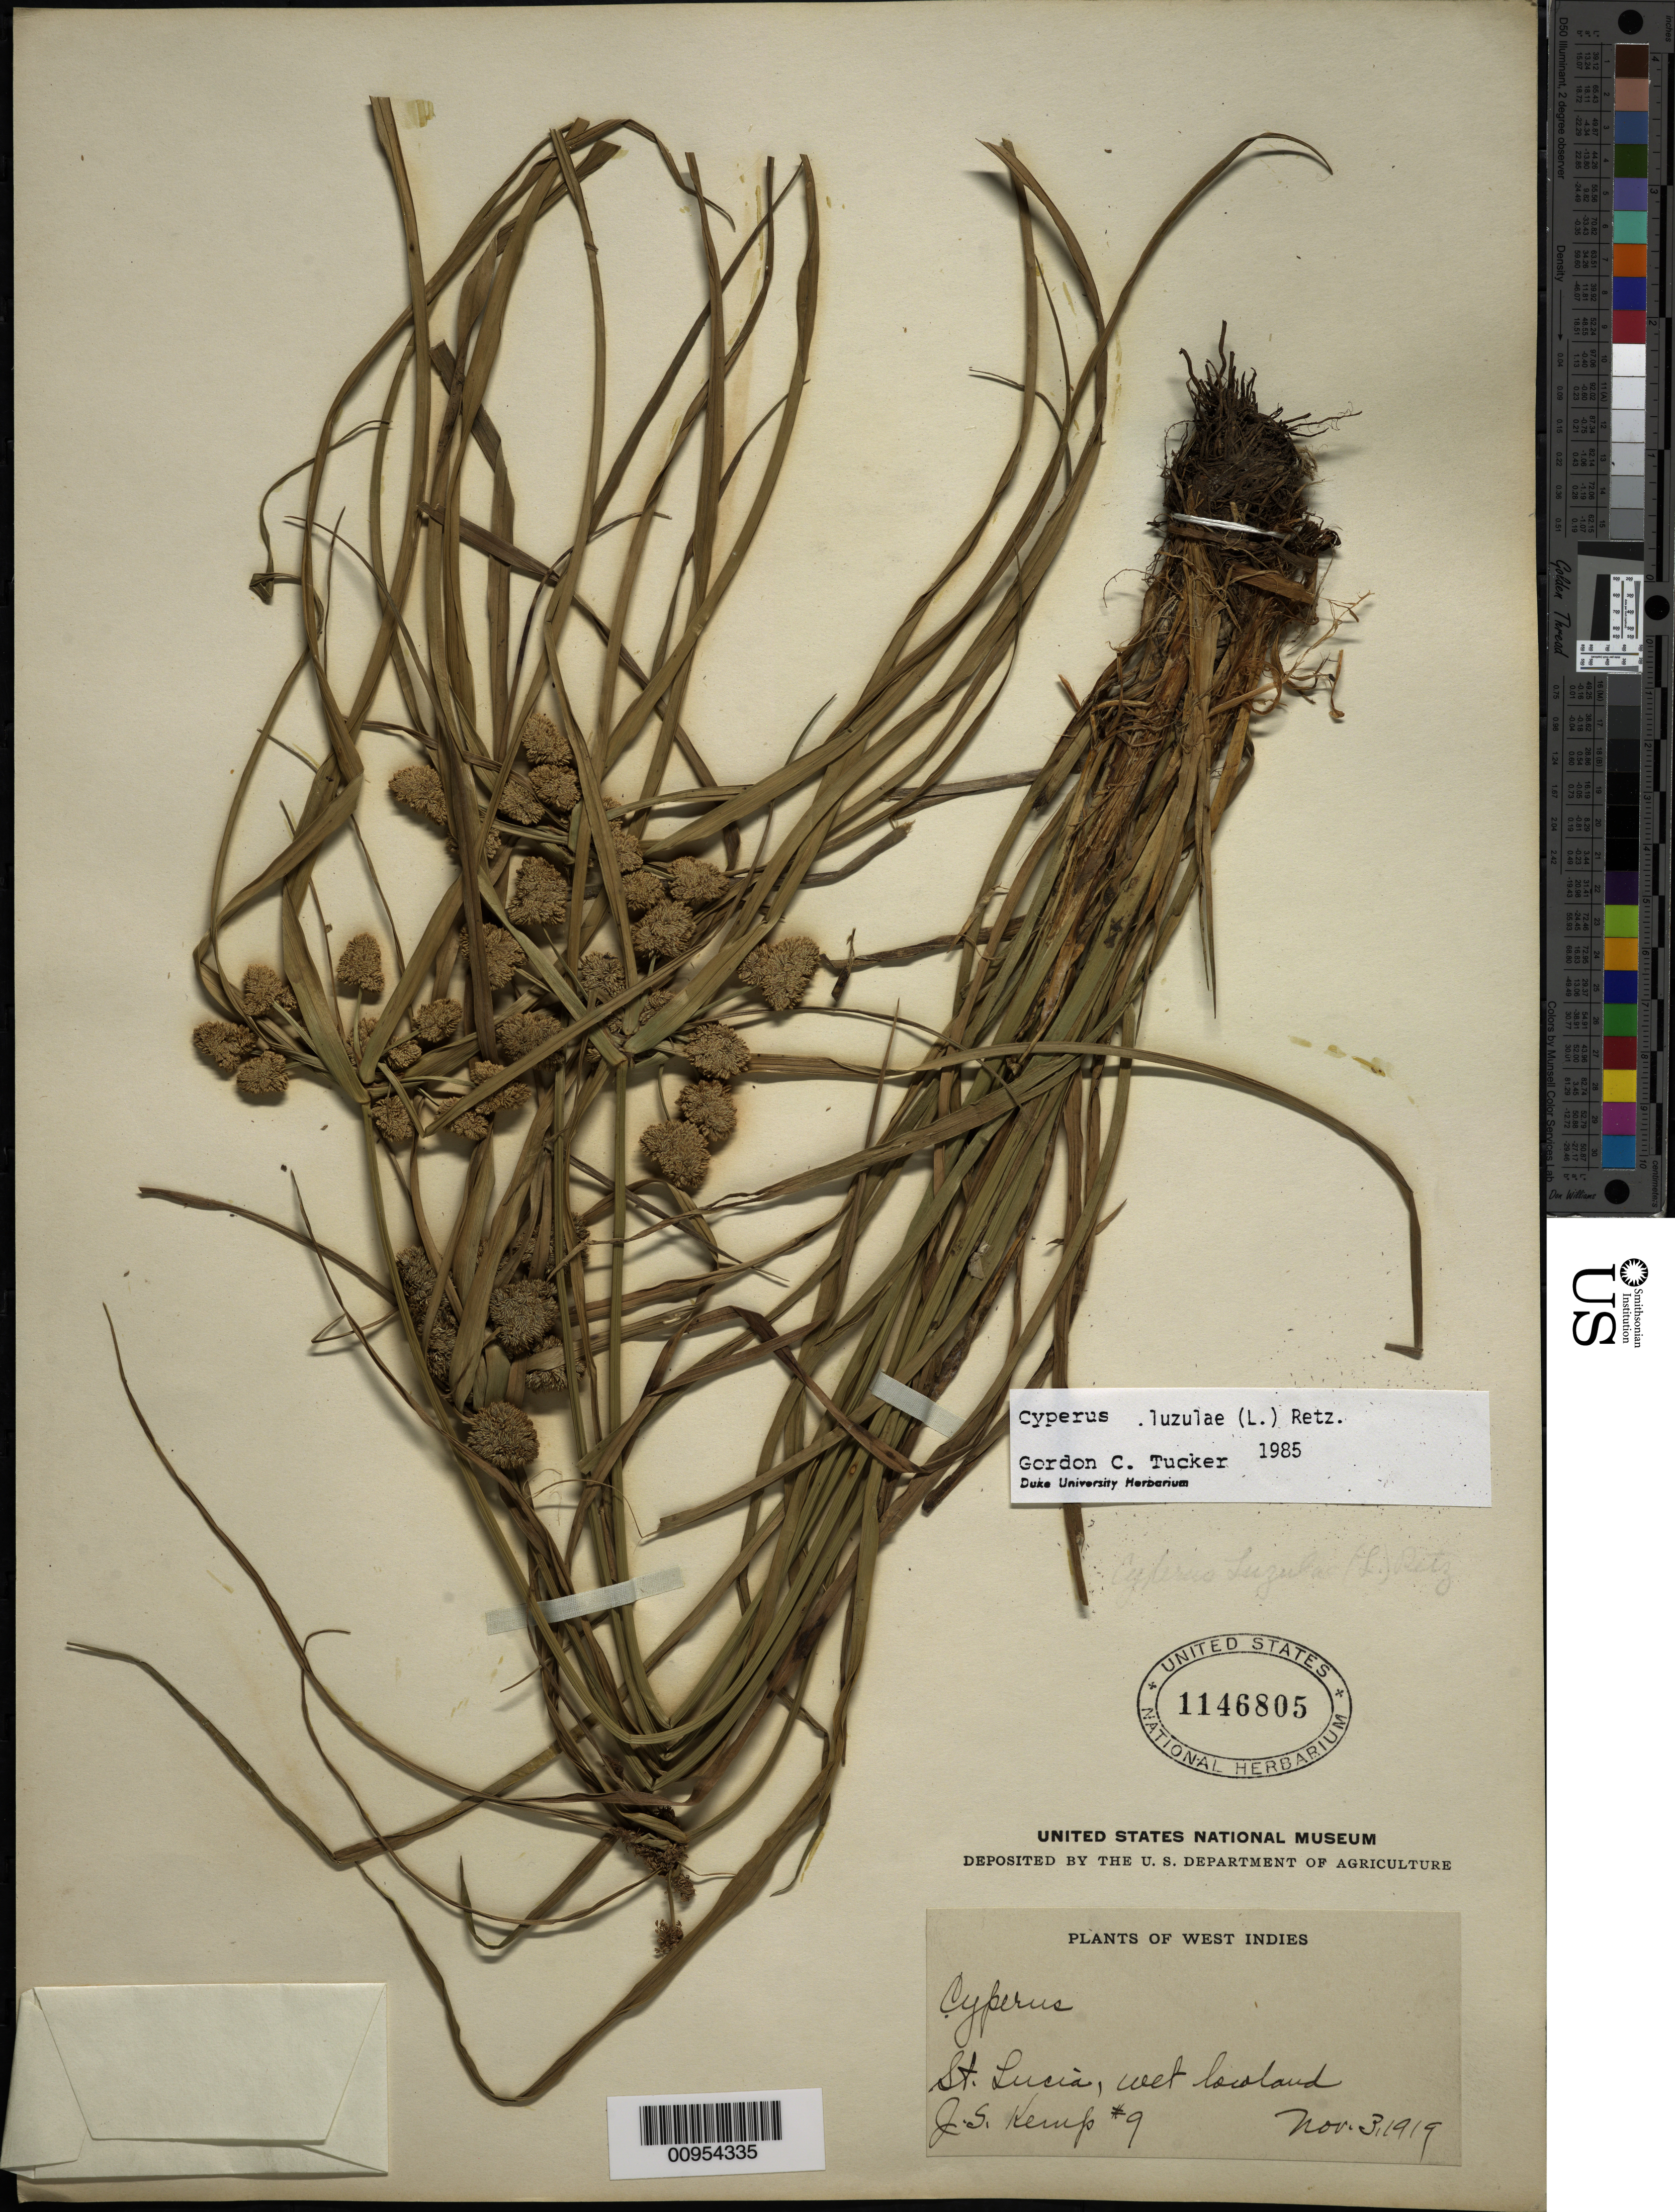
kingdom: Plantae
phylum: Tracheophyta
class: Liliopsida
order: Poales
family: Cyperaceae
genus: Cyperus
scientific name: Cyperus luzulae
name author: (L.) Rottb. ex Retz.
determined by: Tucker, G. C.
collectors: J. Kemp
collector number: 9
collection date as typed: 03 Nov 1919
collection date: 1919-11-03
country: St. Lucia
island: St. Lucia I.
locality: lowland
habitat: Wet lowland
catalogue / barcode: US 1146805